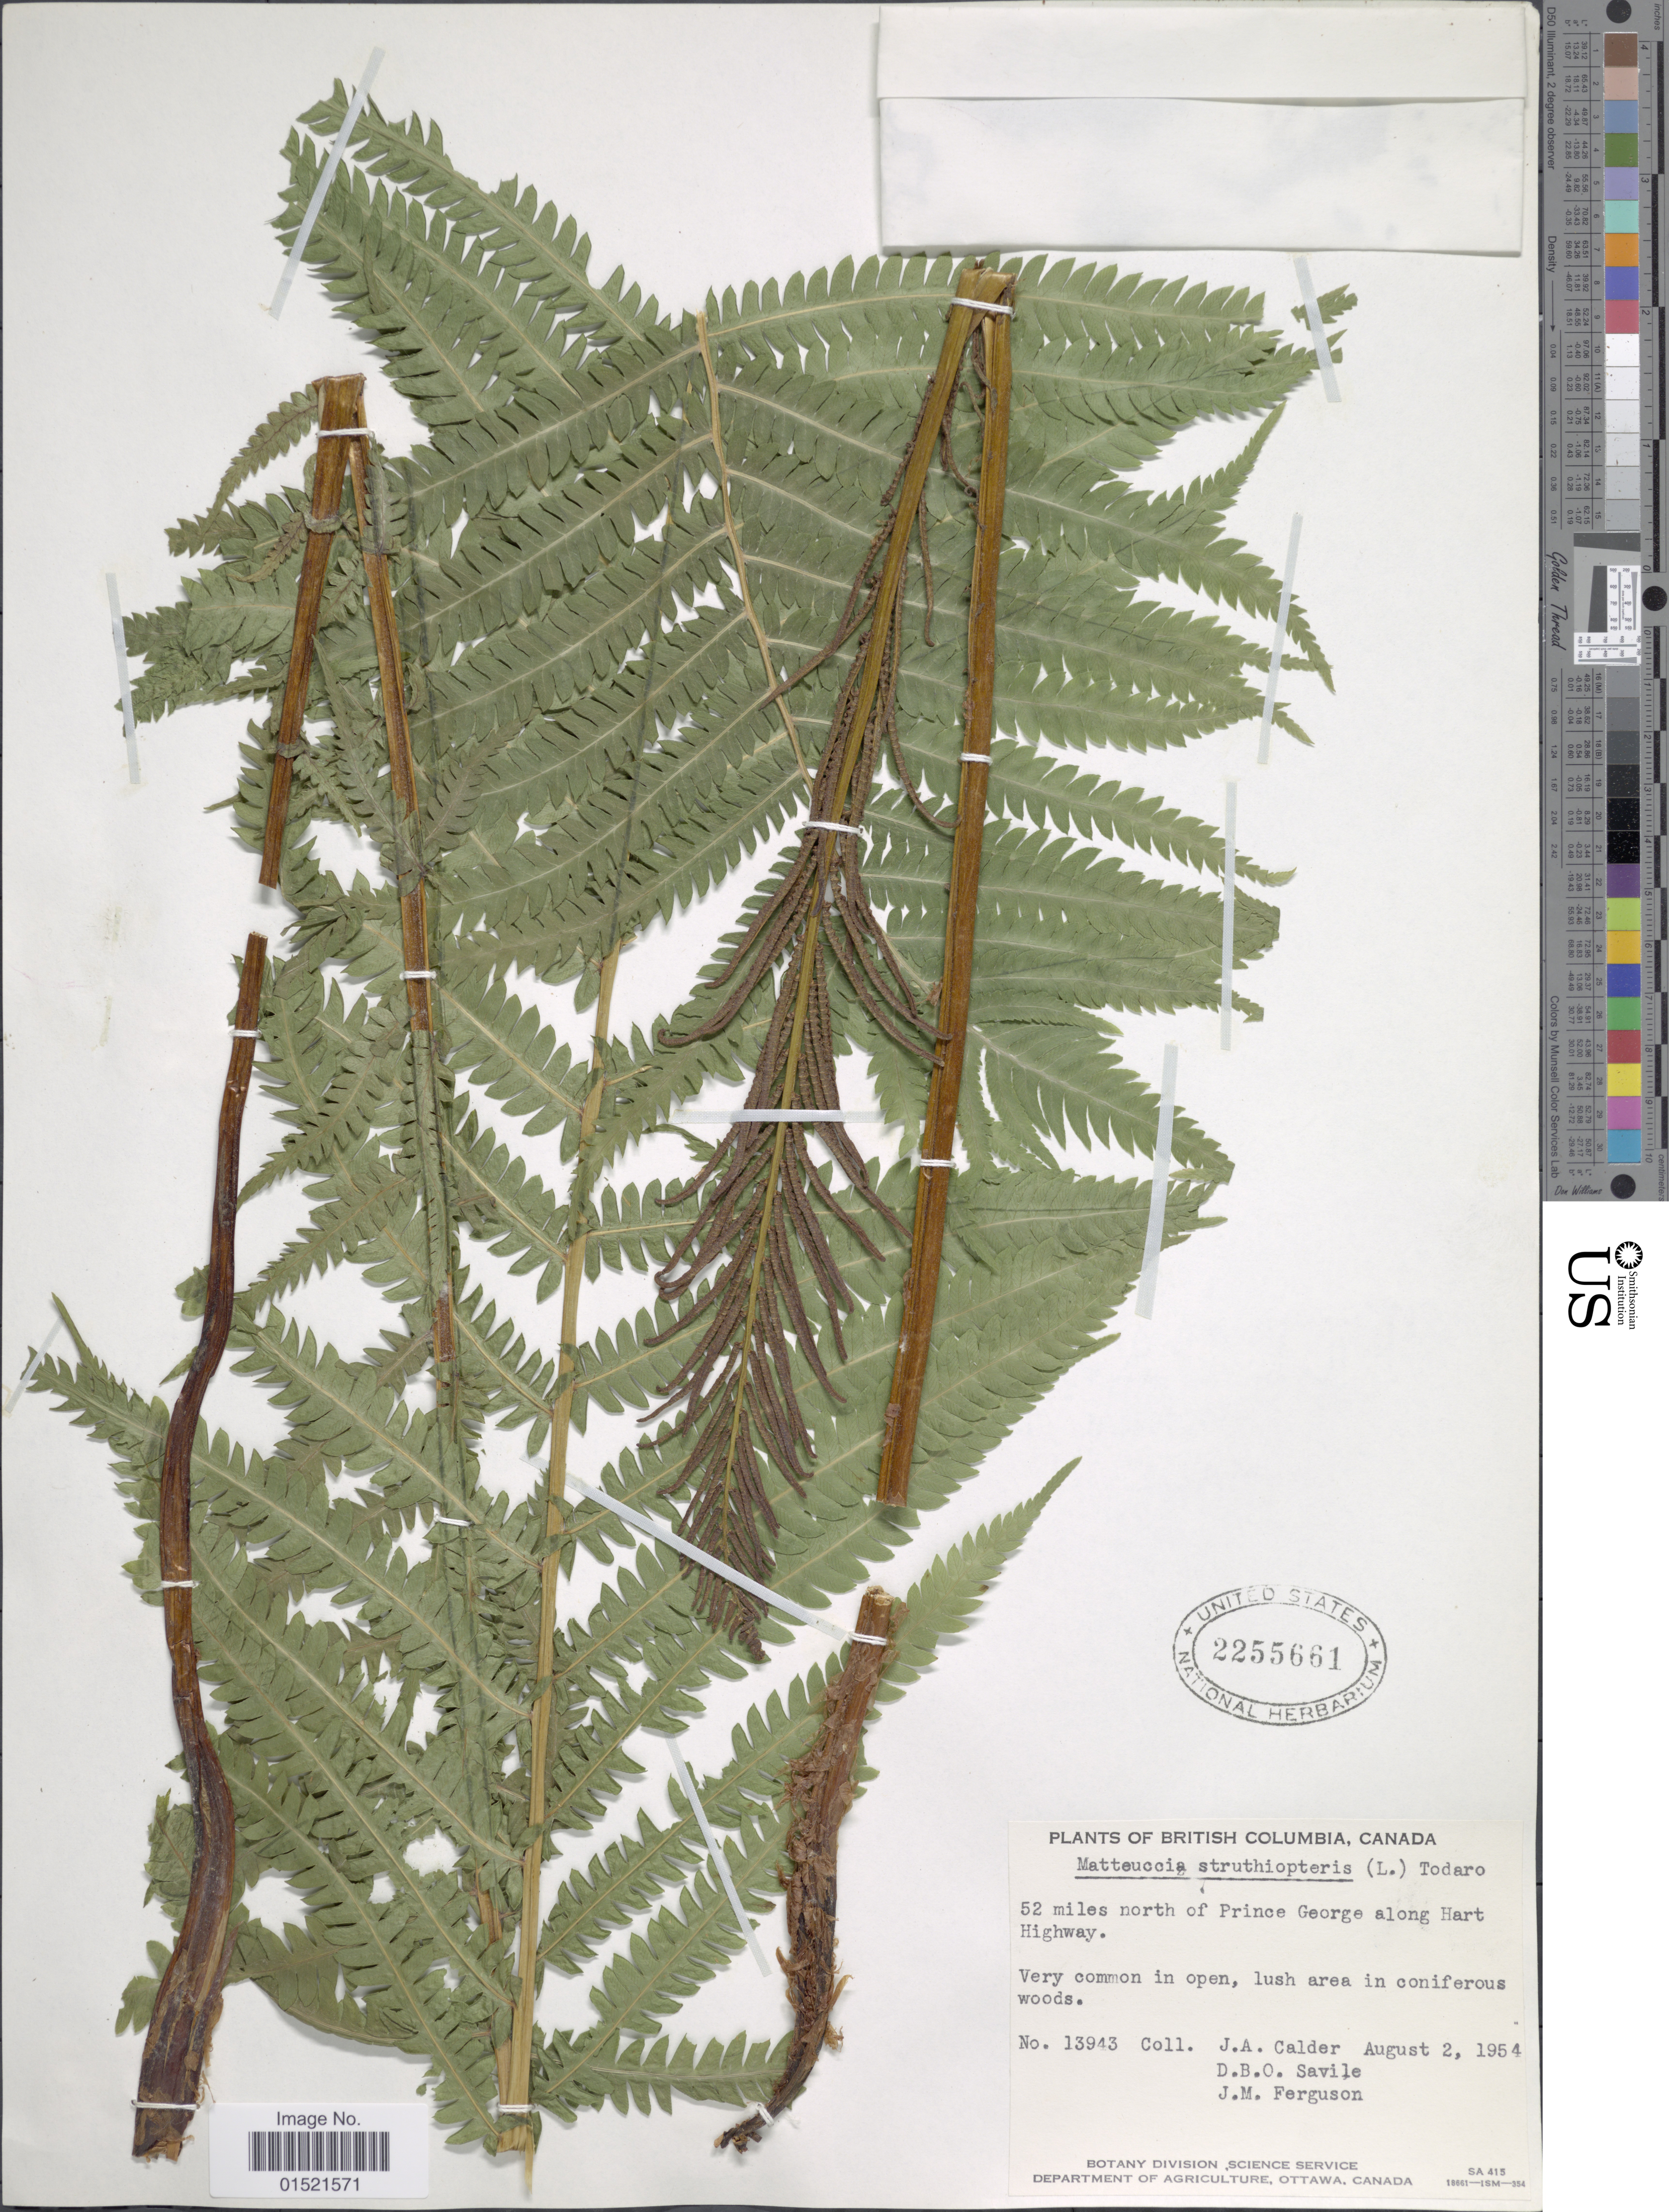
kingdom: Plantae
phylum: Tracheophyta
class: Polypodiopsida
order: Polypodiales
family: Onocleaceae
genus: Matteuccia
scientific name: Matteuccia struthiopteris var. pensylvanica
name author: (Willd.) C.V. Morton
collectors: J. A. Calder, D. Savile & J. M. Ferguson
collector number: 13943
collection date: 1954-08-02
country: Canada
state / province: British Columbia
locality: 52 miles north of Prince George along Hart highway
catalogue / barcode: US 2255661